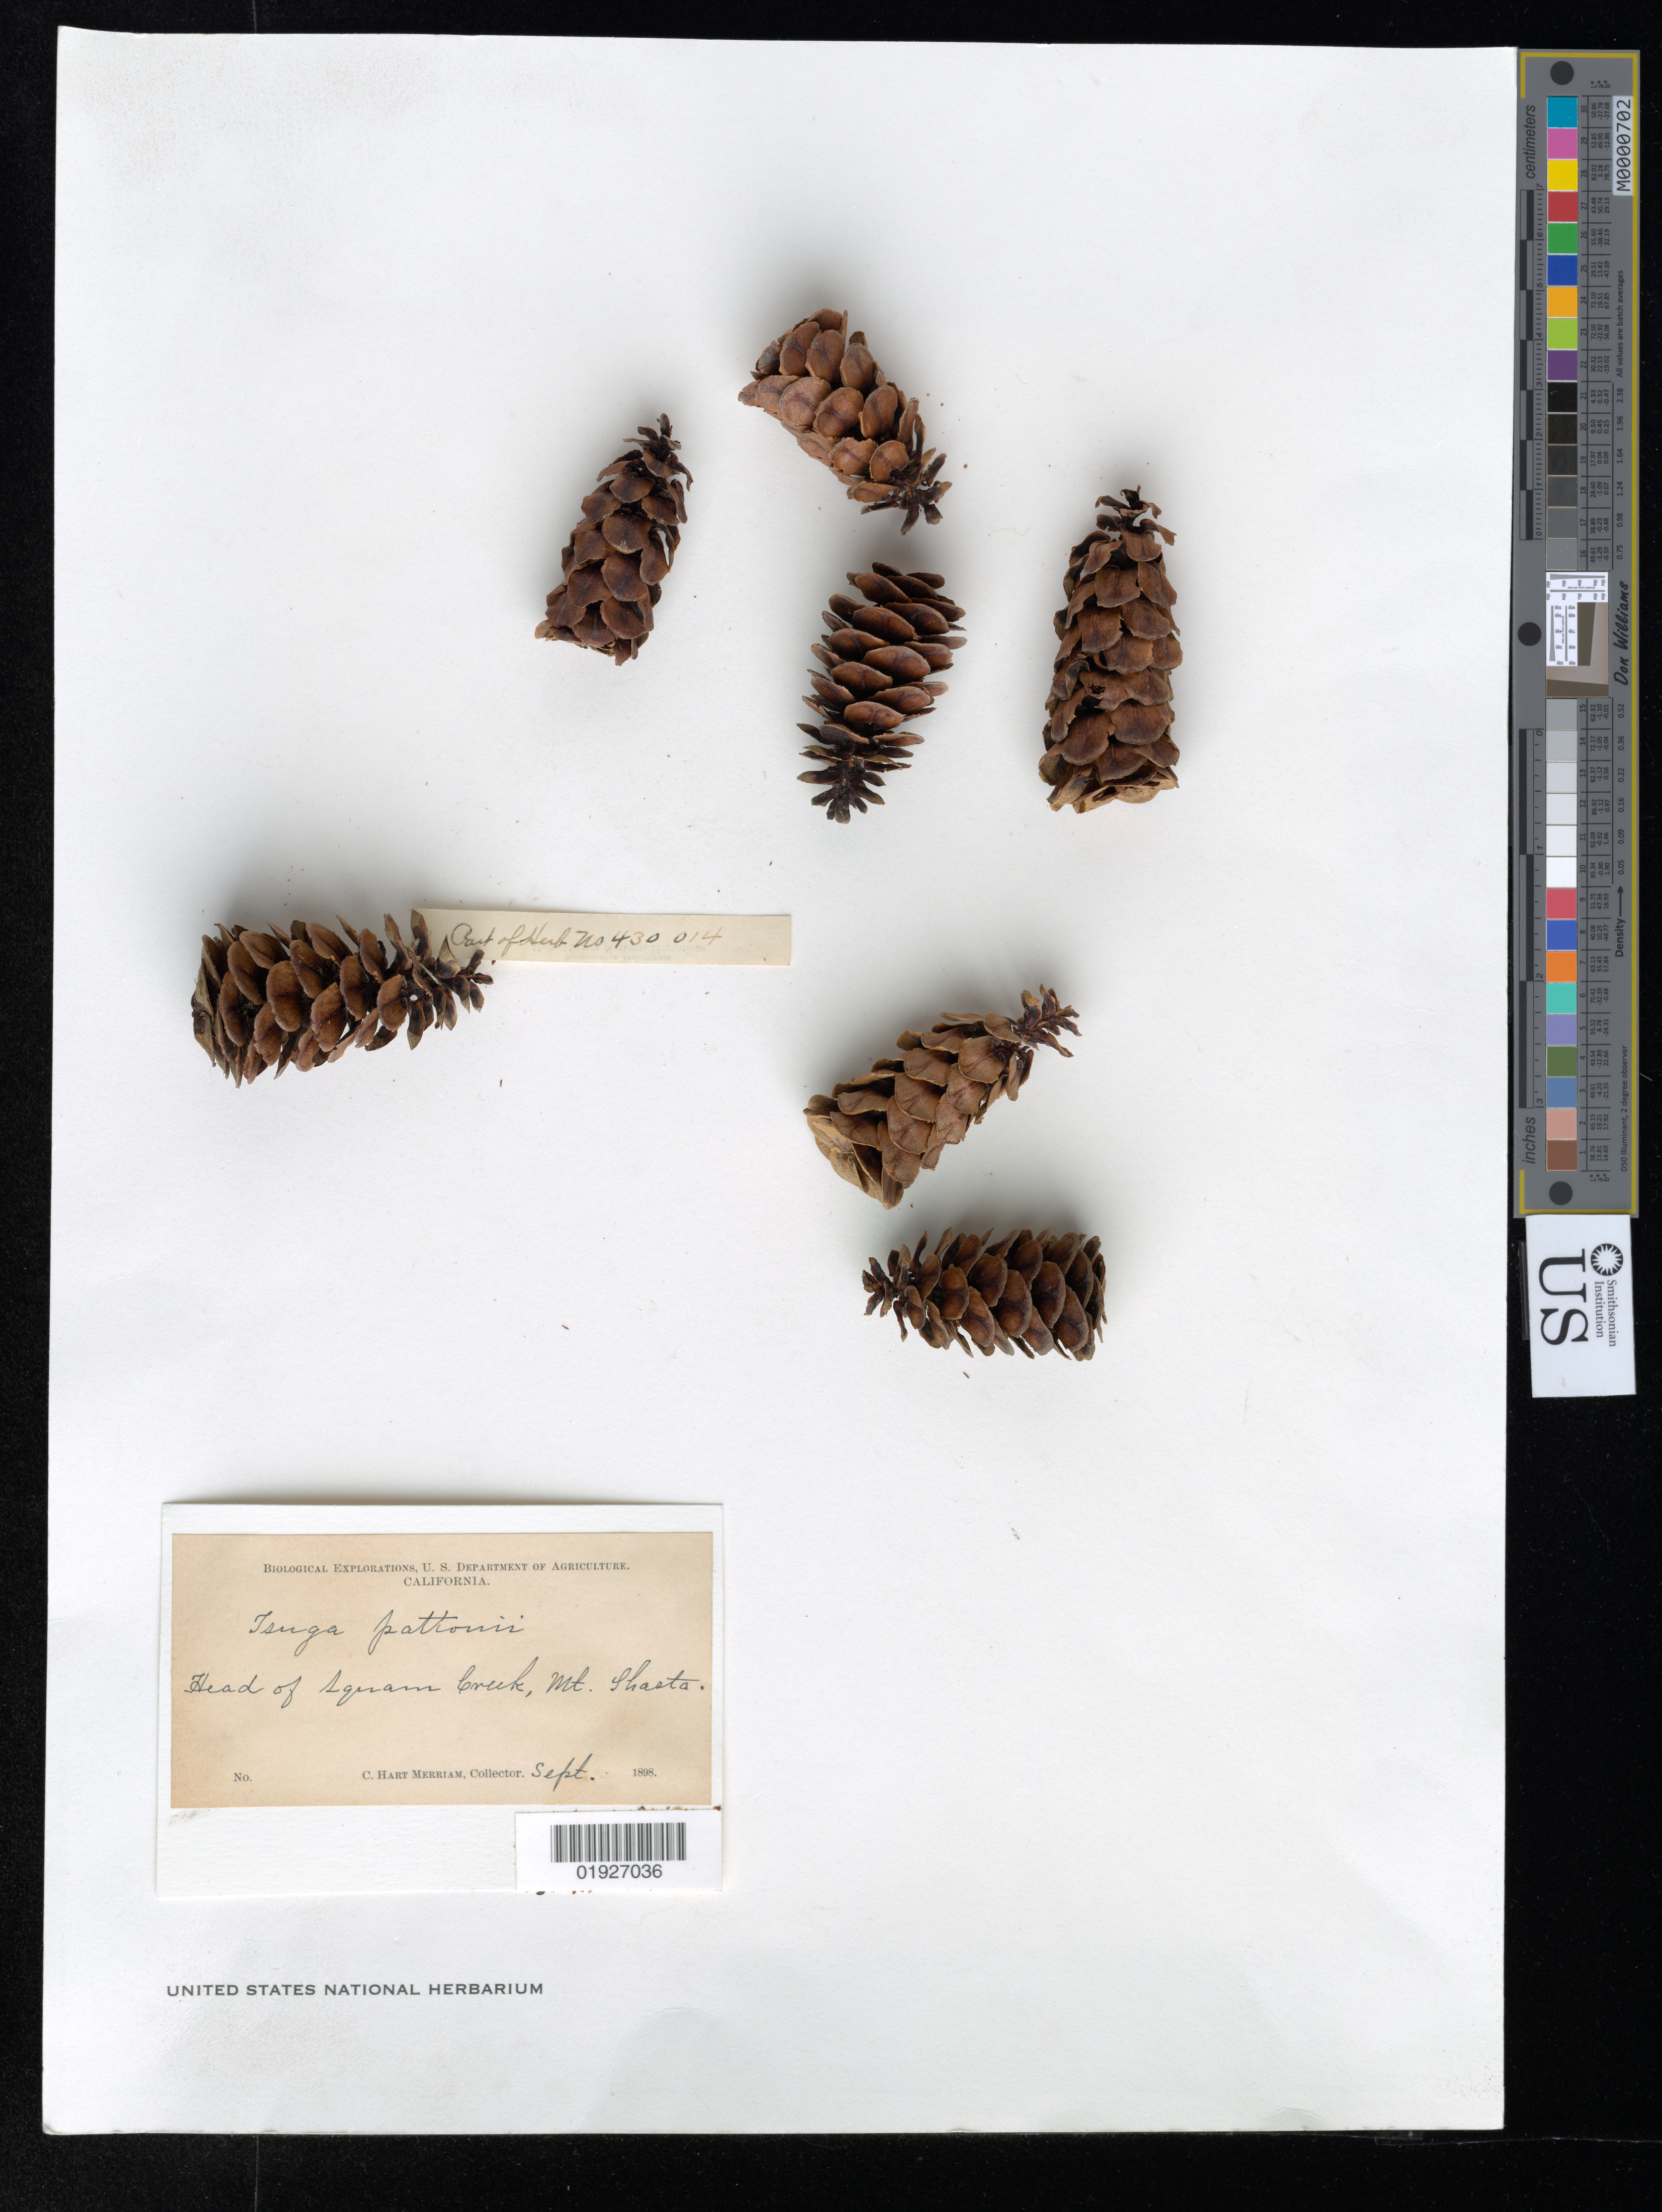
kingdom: Plantae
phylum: Tracheophyta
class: Pinopsida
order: Pinales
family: Pinaceae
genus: Tsuga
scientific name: Tsuga mertensiana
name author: (Bong.) Carrière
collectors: C. Merriam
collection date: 1898-09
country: United States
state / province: California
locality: Squam Creek, Mt Shasta.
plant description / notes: Herb. no. 430014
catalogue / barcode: US 430014